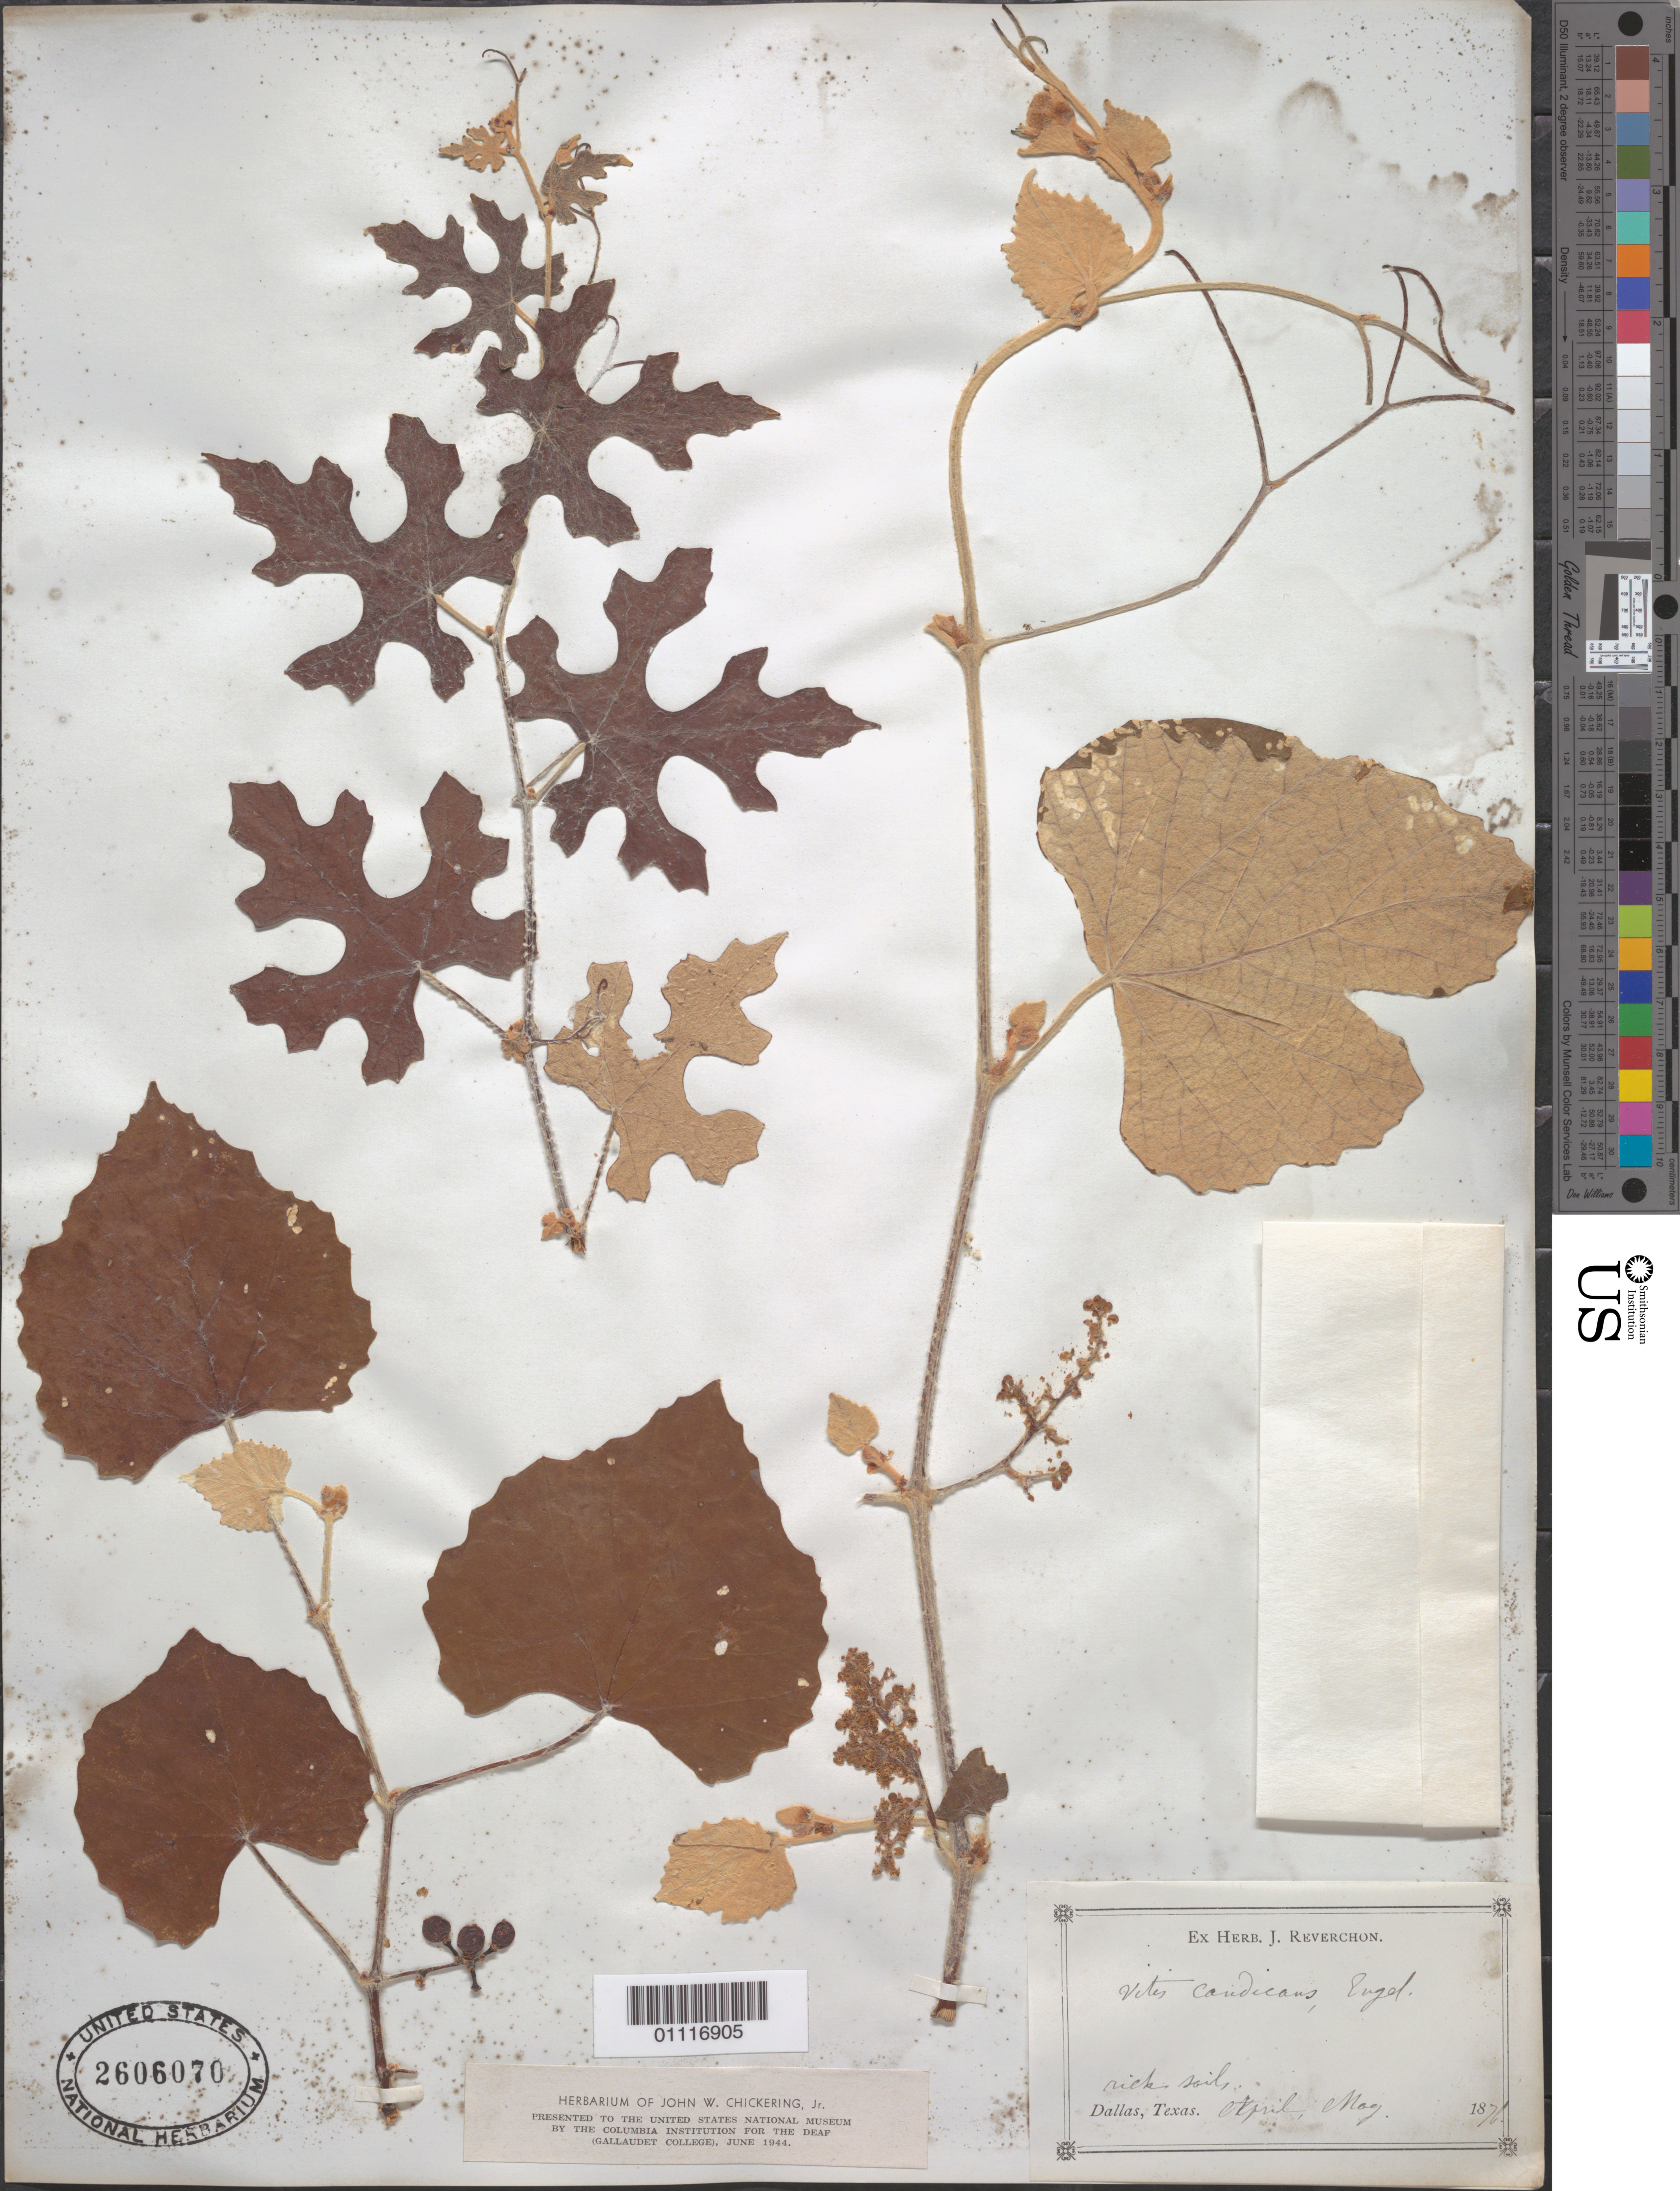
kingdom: Plantae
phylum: Tracheophyta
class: Magnoliopsida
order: Vitales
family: Vitaceae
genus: Vitis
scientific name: Vitis mustangensis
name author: Buckley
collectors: ex herb. J.W. Chickering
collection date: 1876-04/1876-05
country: United States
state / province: Texas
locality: Dallas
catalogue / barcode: US 2606070